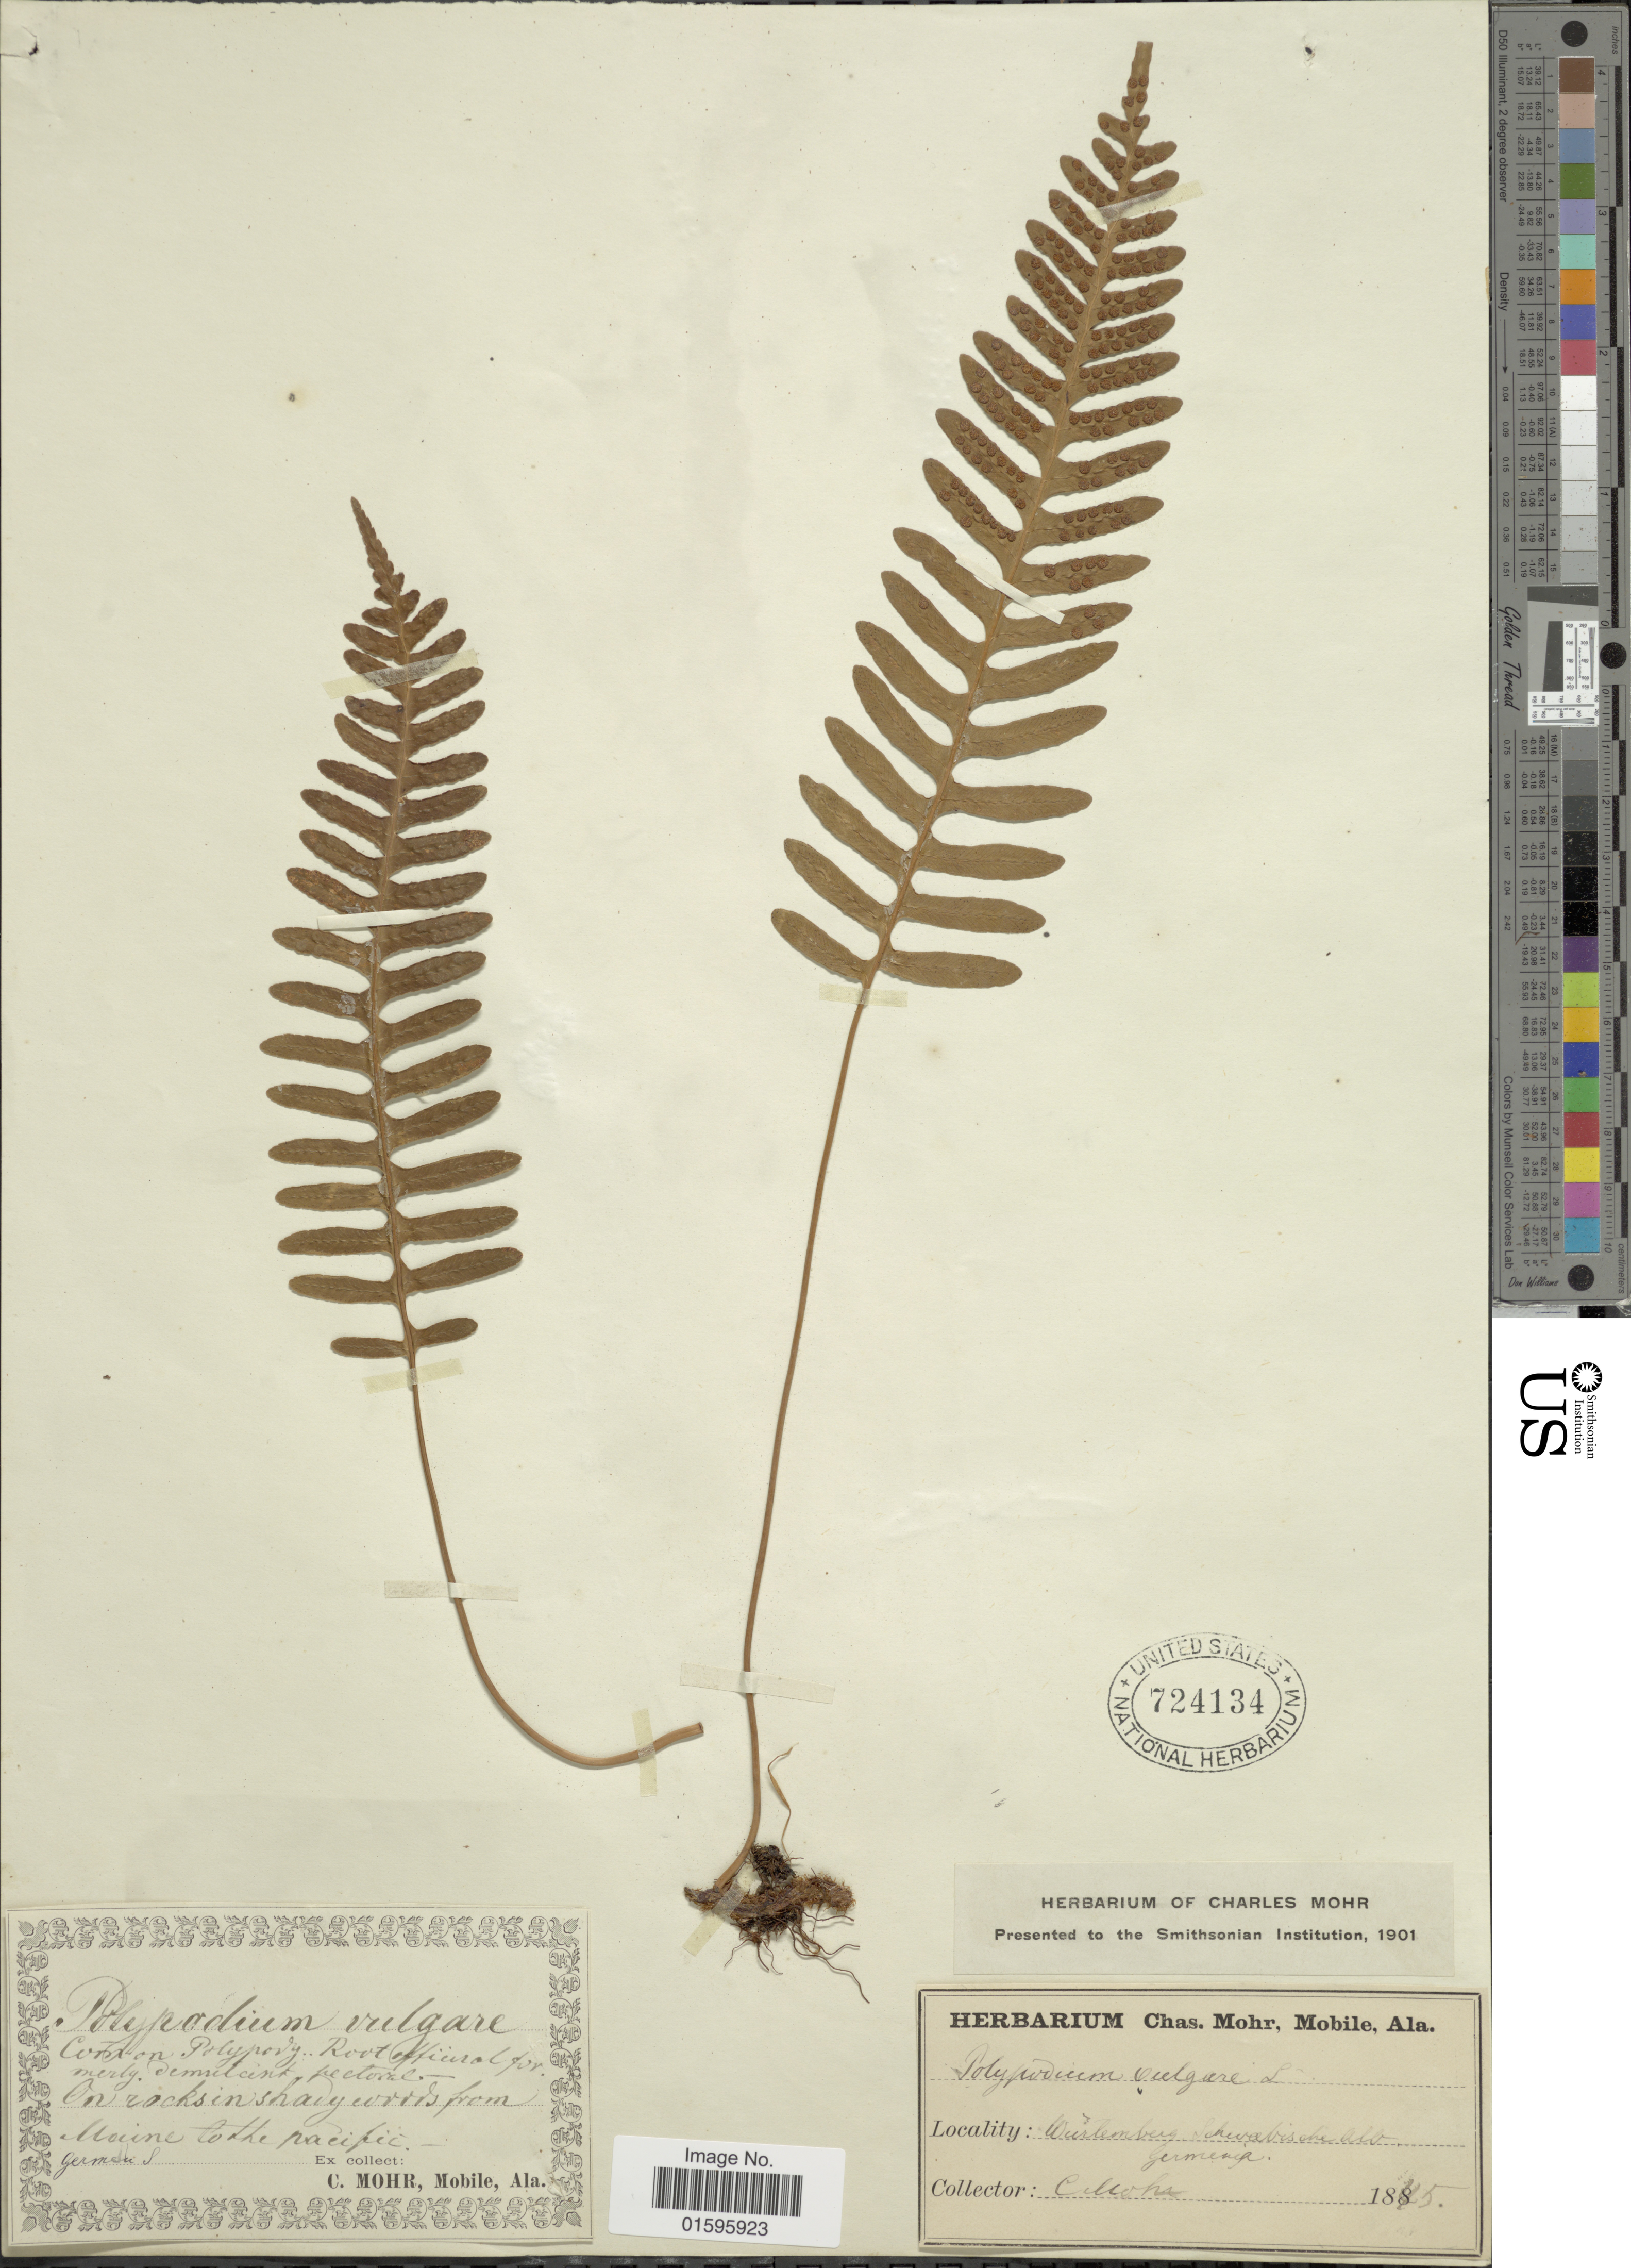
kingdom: Plantae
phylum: Tracheophyta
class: Polypodiopsida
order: Polypodiales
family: Polypodiaceae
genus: Polypodium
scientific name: Polypodium vulgare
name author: L.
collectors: C. T. Mohr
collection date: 1845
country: Germany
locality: From Moune to the Pacific, Germania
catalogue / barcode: US 724134